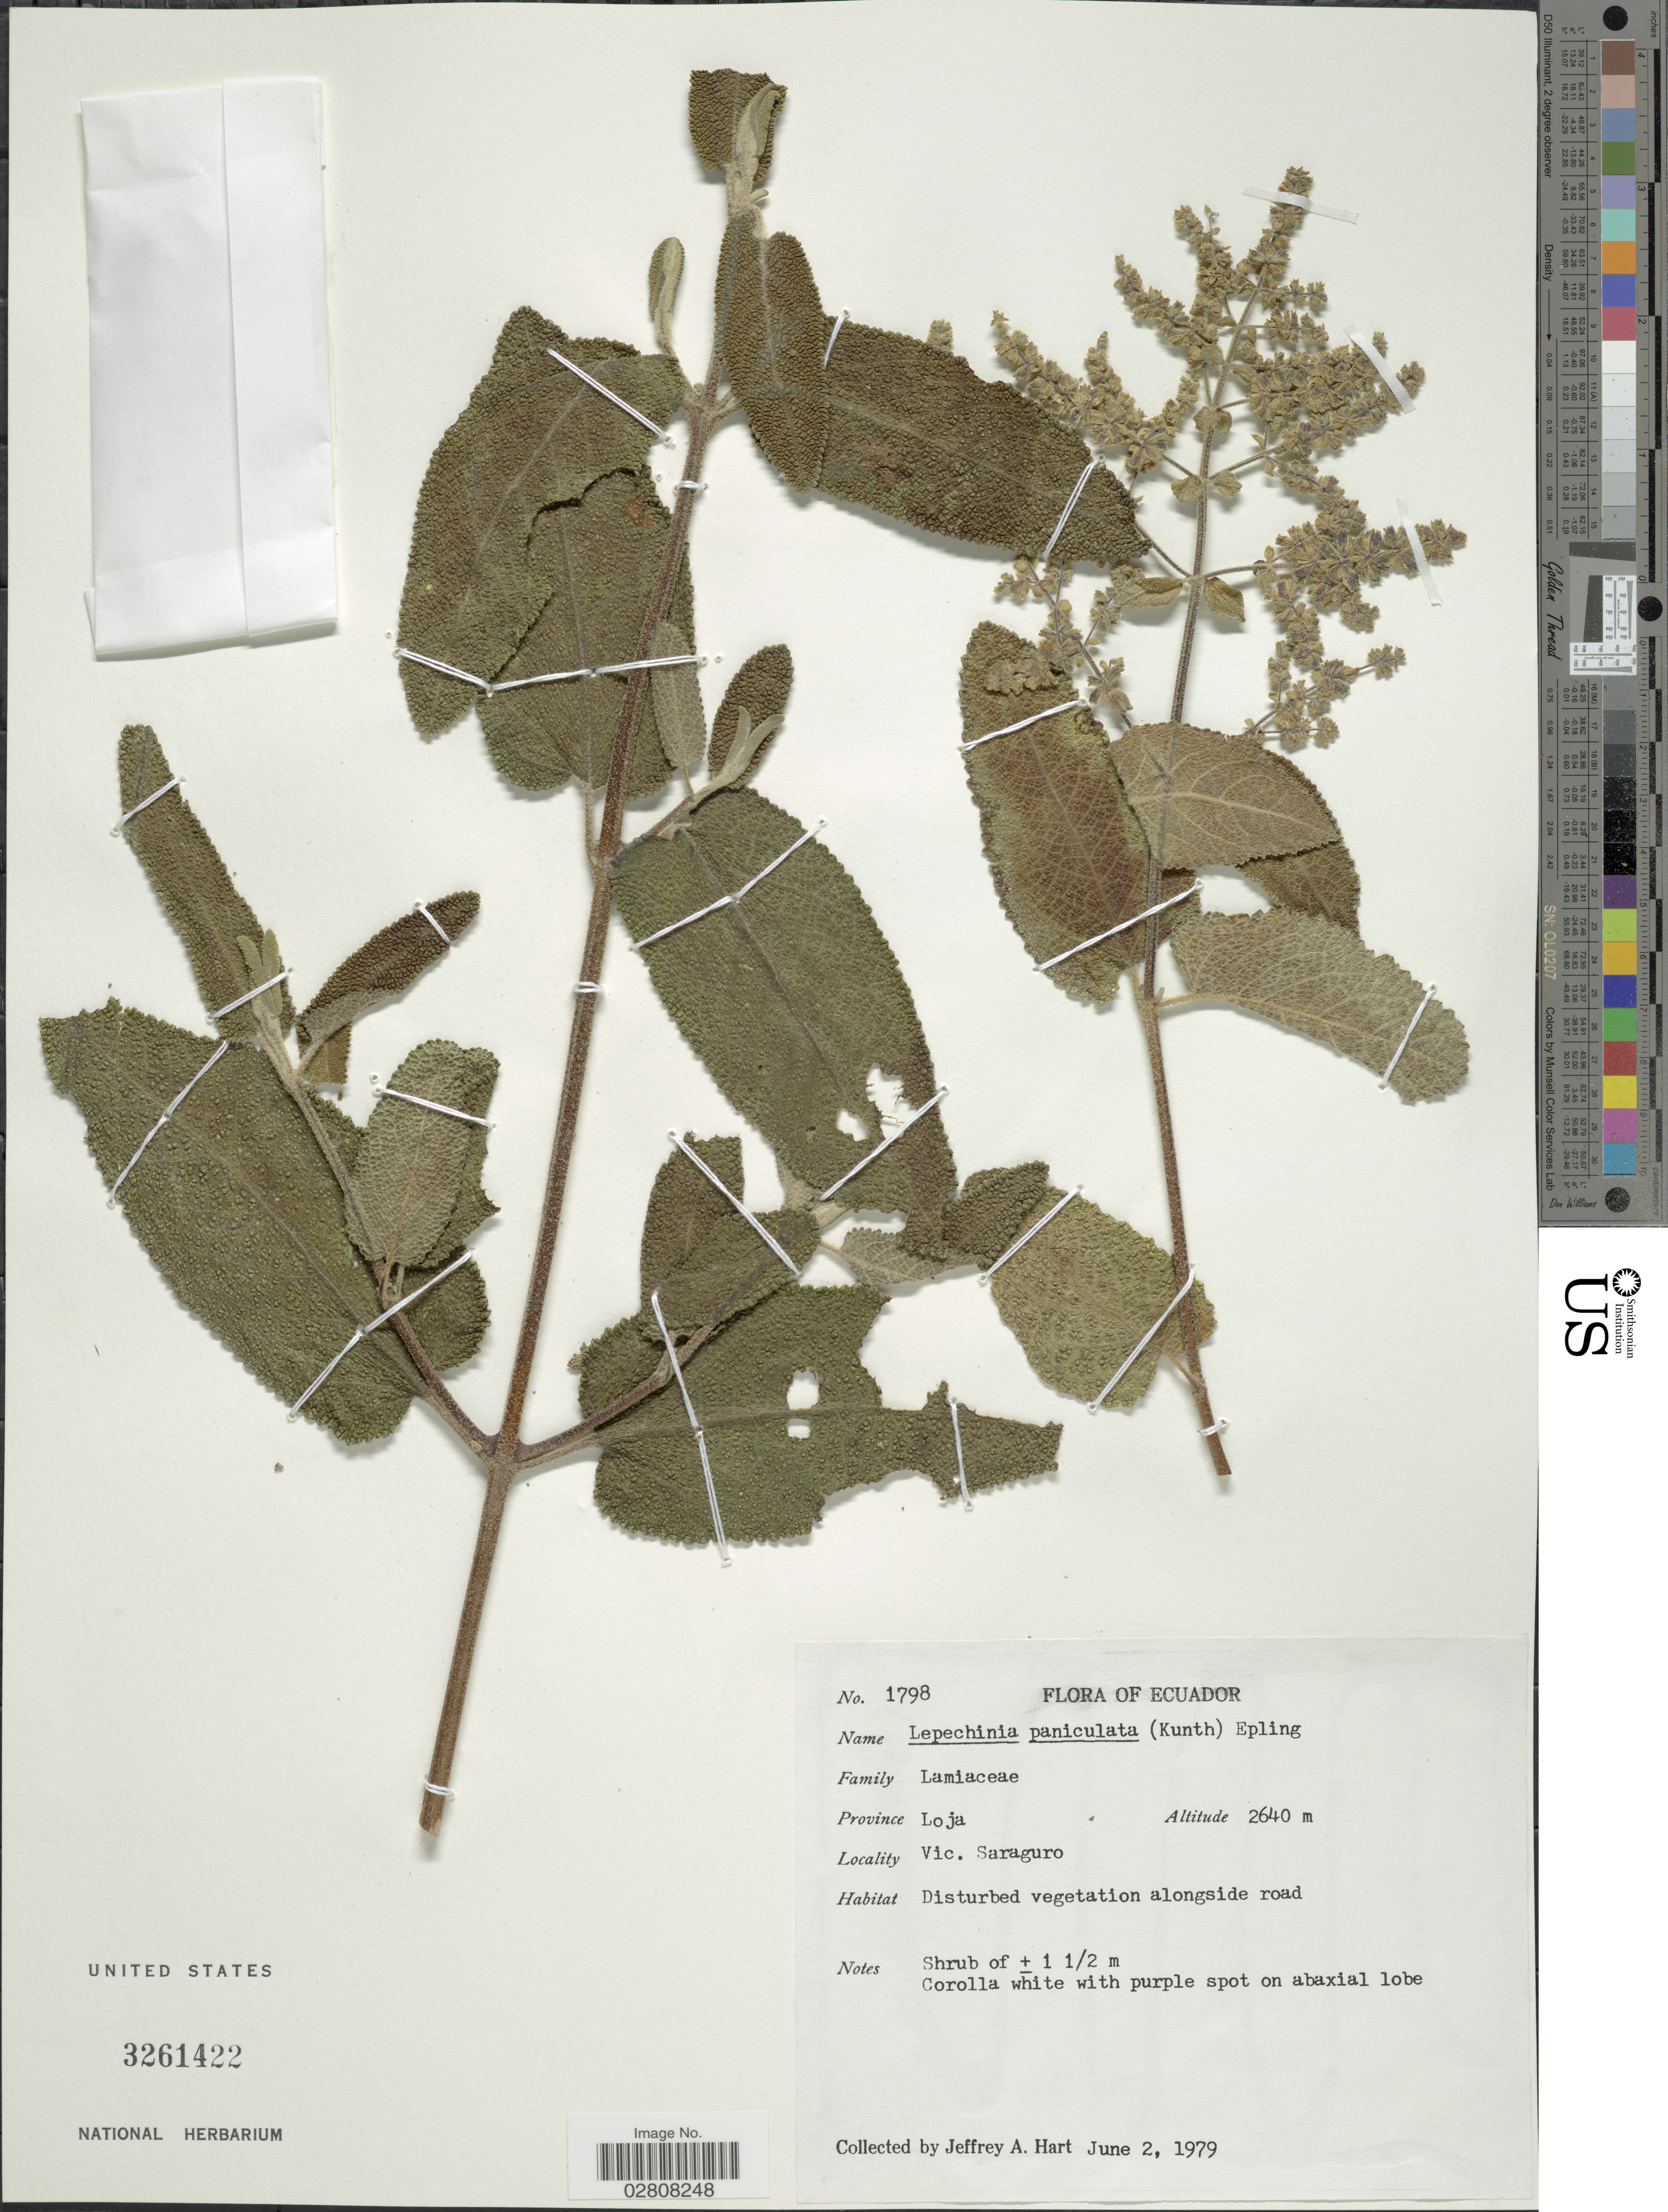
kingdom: Plantae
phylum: Tracheophyta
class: Magnoliopsida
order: Lamiales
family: Lamiaceae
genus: Lepechinia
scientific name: Lepechinia paniculata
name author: (Kunth) Epling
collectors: J. A. Hart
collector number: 1798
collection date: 1979-06-02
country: Ecuador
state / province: Loja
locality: Province Loja. Vic. Saraguro.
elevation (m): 2640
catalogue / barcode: US 3261422